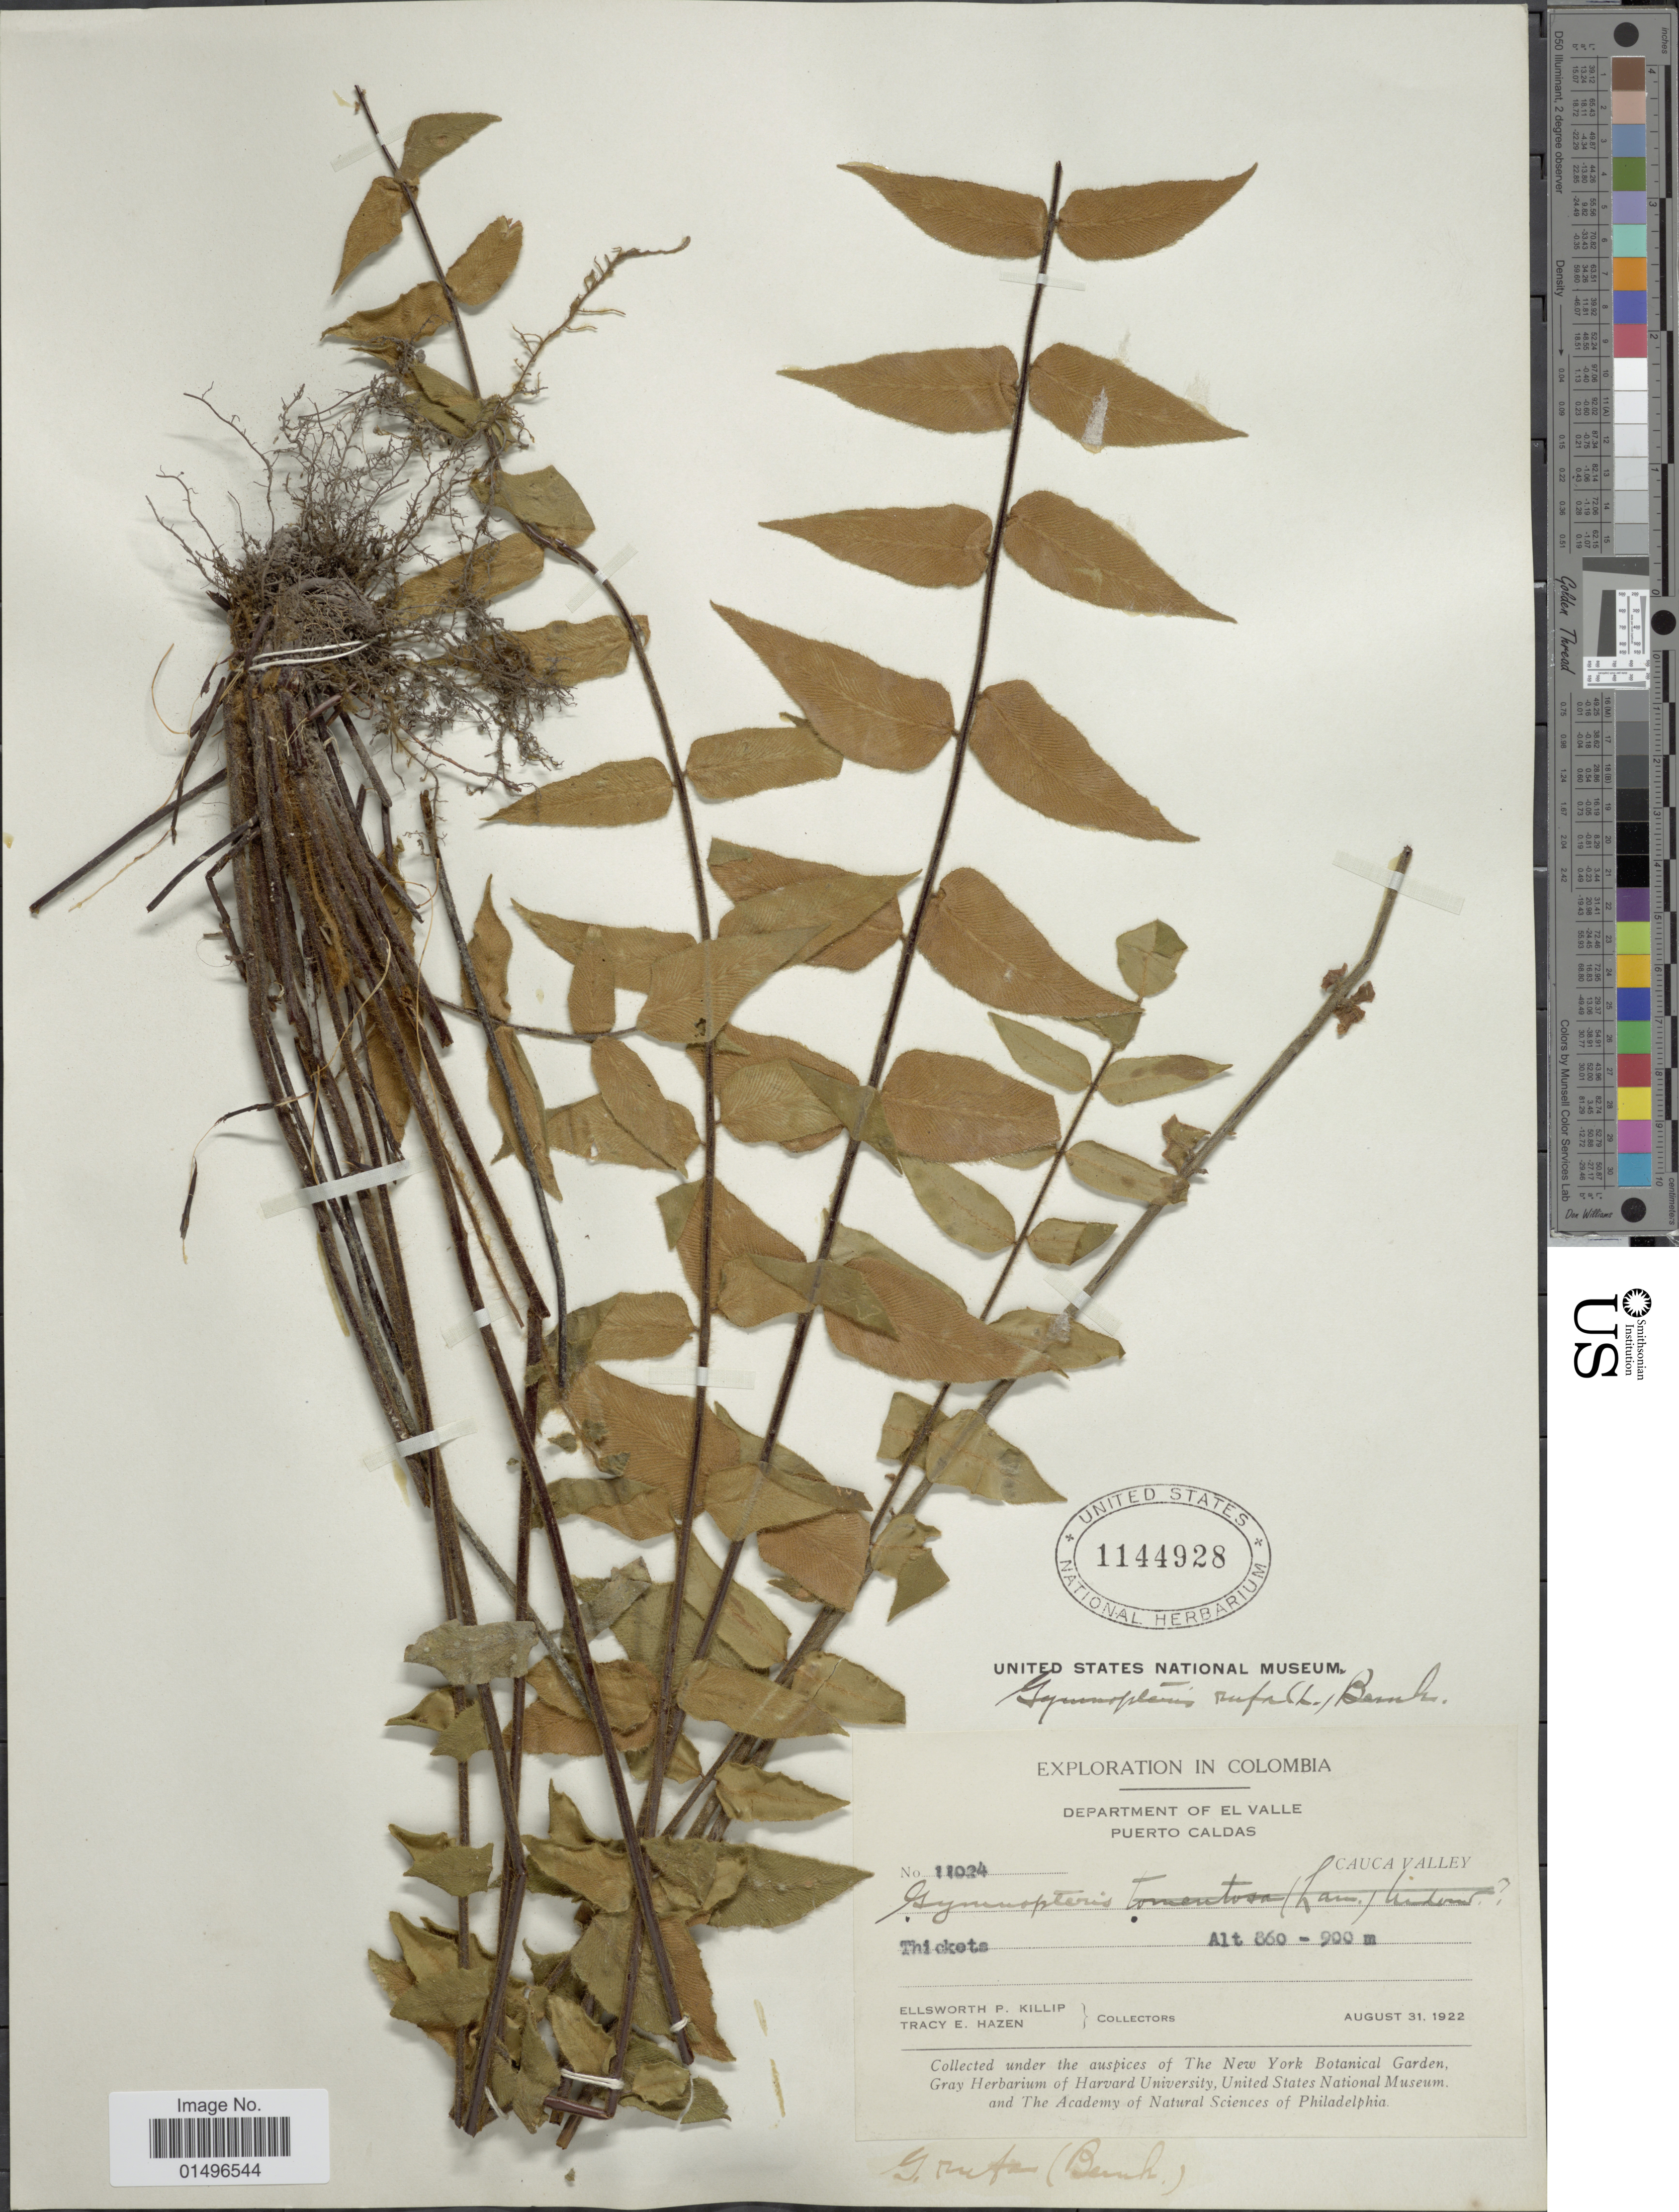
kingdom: Plantae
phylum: Tracheophyta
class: Polypodiopsida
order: Polypodiales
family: Pteridaceae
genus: Hemionitis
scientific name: Hemionitis rufa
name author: (L.) Sw.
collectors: F. W. Pennell & T. E. Hazen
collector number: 11024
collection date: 1922-08-31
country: Colombia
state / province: Valle del Cauca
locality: Colombia, Department of El Valle, Puerto Caldas, Cauca Valley.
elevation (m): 860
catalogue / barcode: US 1144928